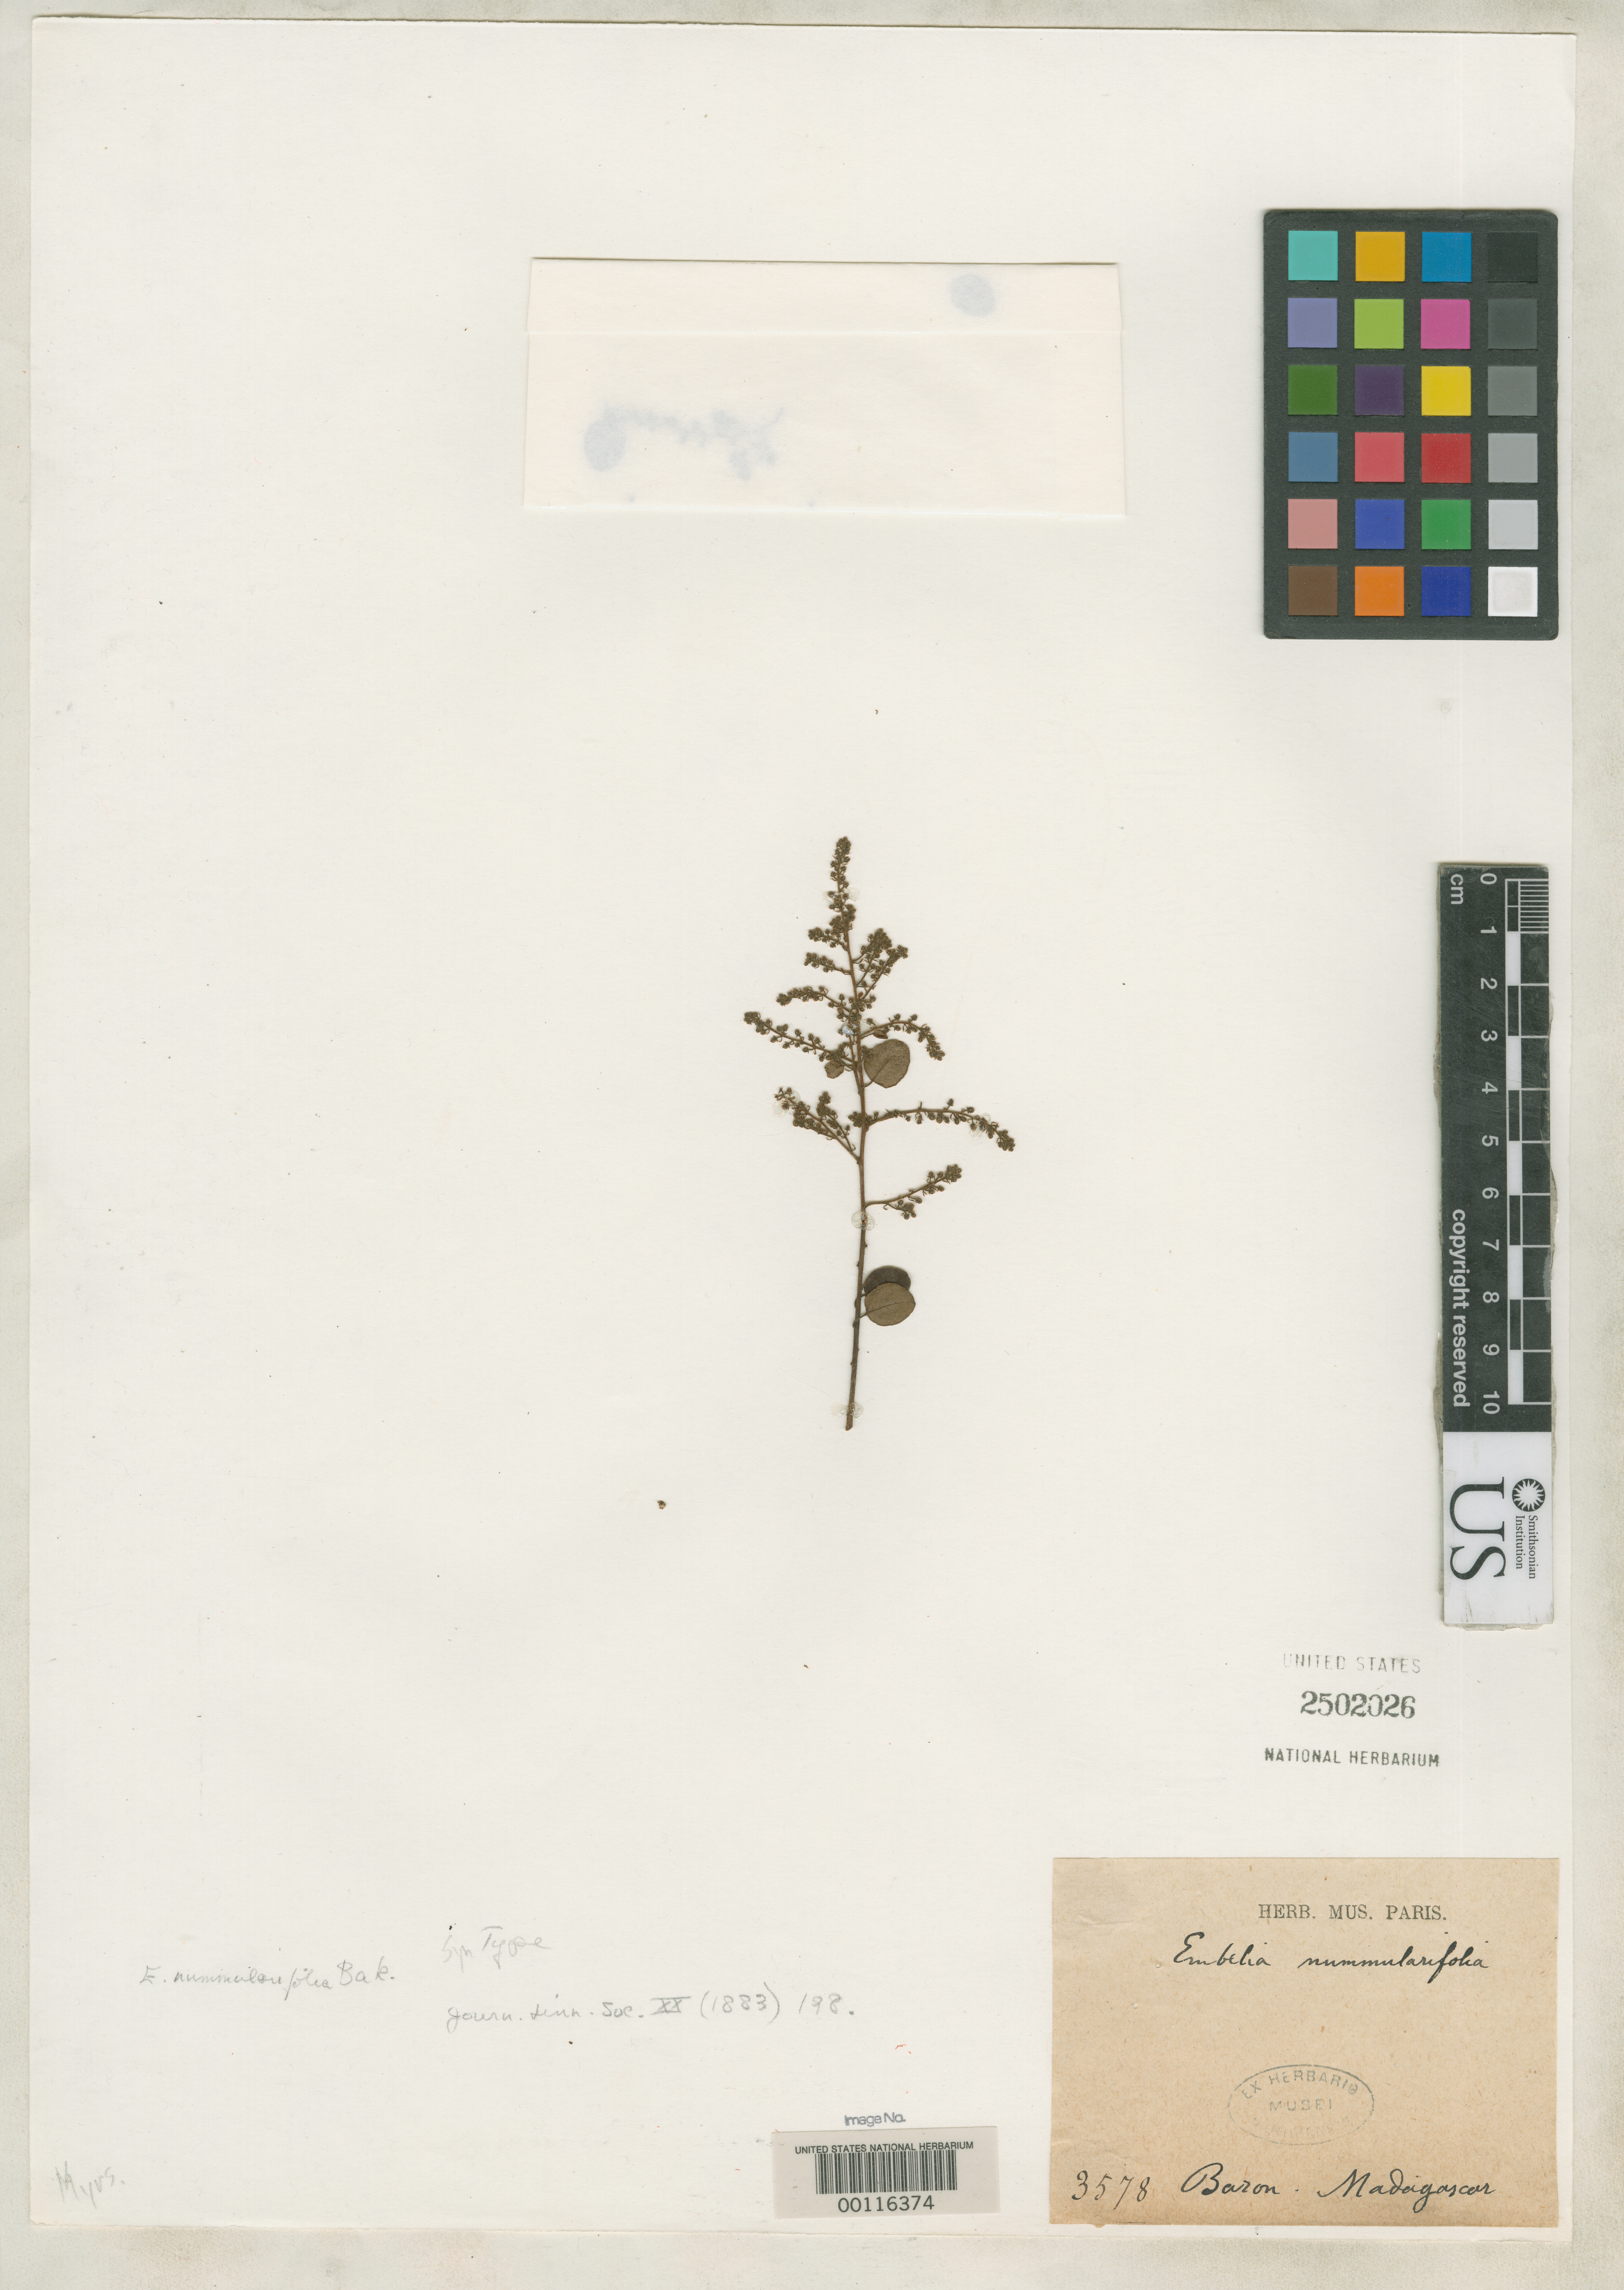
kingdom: Plantae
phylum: Tracheophyta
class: Magnoliopsida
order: Ericales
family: Primulaceae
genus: Embelia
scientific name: Embelia nummularifolia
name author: Baker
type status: Syntype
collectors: -. Baron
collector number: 3578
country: Madagascar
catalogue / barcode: US 2502026